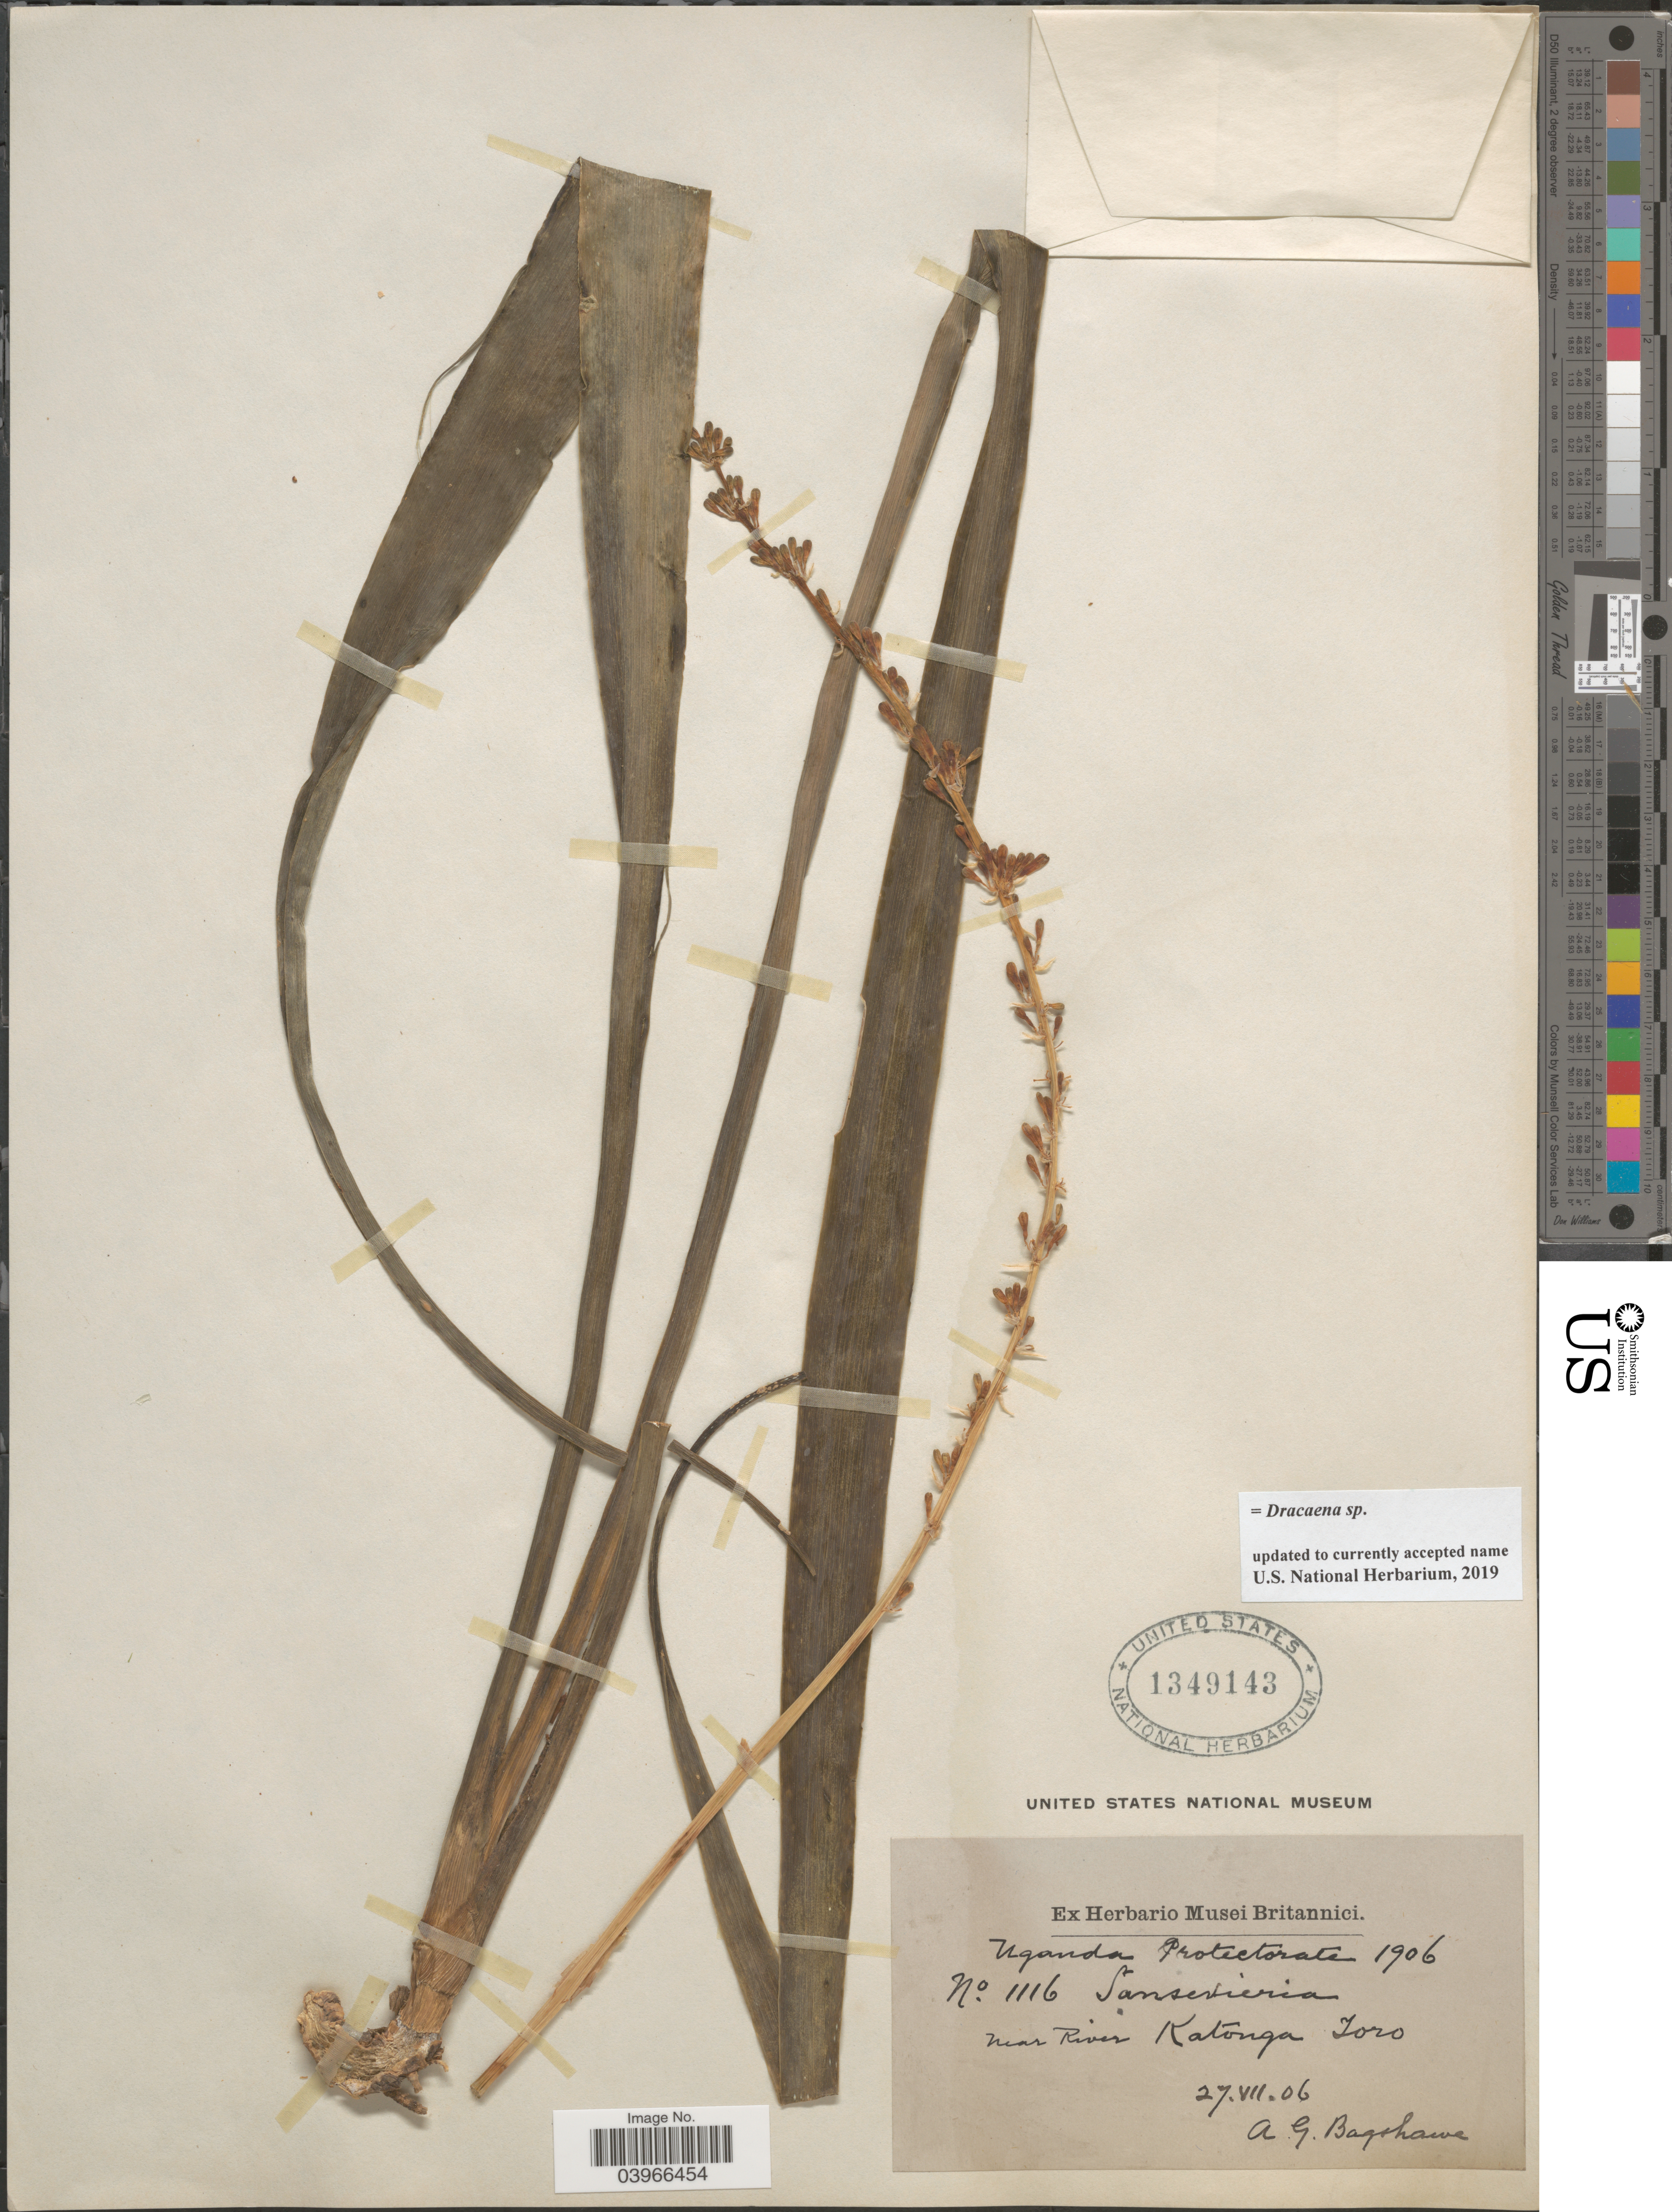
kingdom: Plantae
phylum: Tracheophyta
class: Liliopsida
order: Asparagales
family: Asparagaceae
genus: Dracaena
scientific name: Dracaena sp.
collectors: A. Bagshawe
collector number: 1116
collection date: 1906-07-27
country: Uganda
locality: Uganda Protectorate. Near River Katonga Toro.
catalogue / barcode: US 1349143